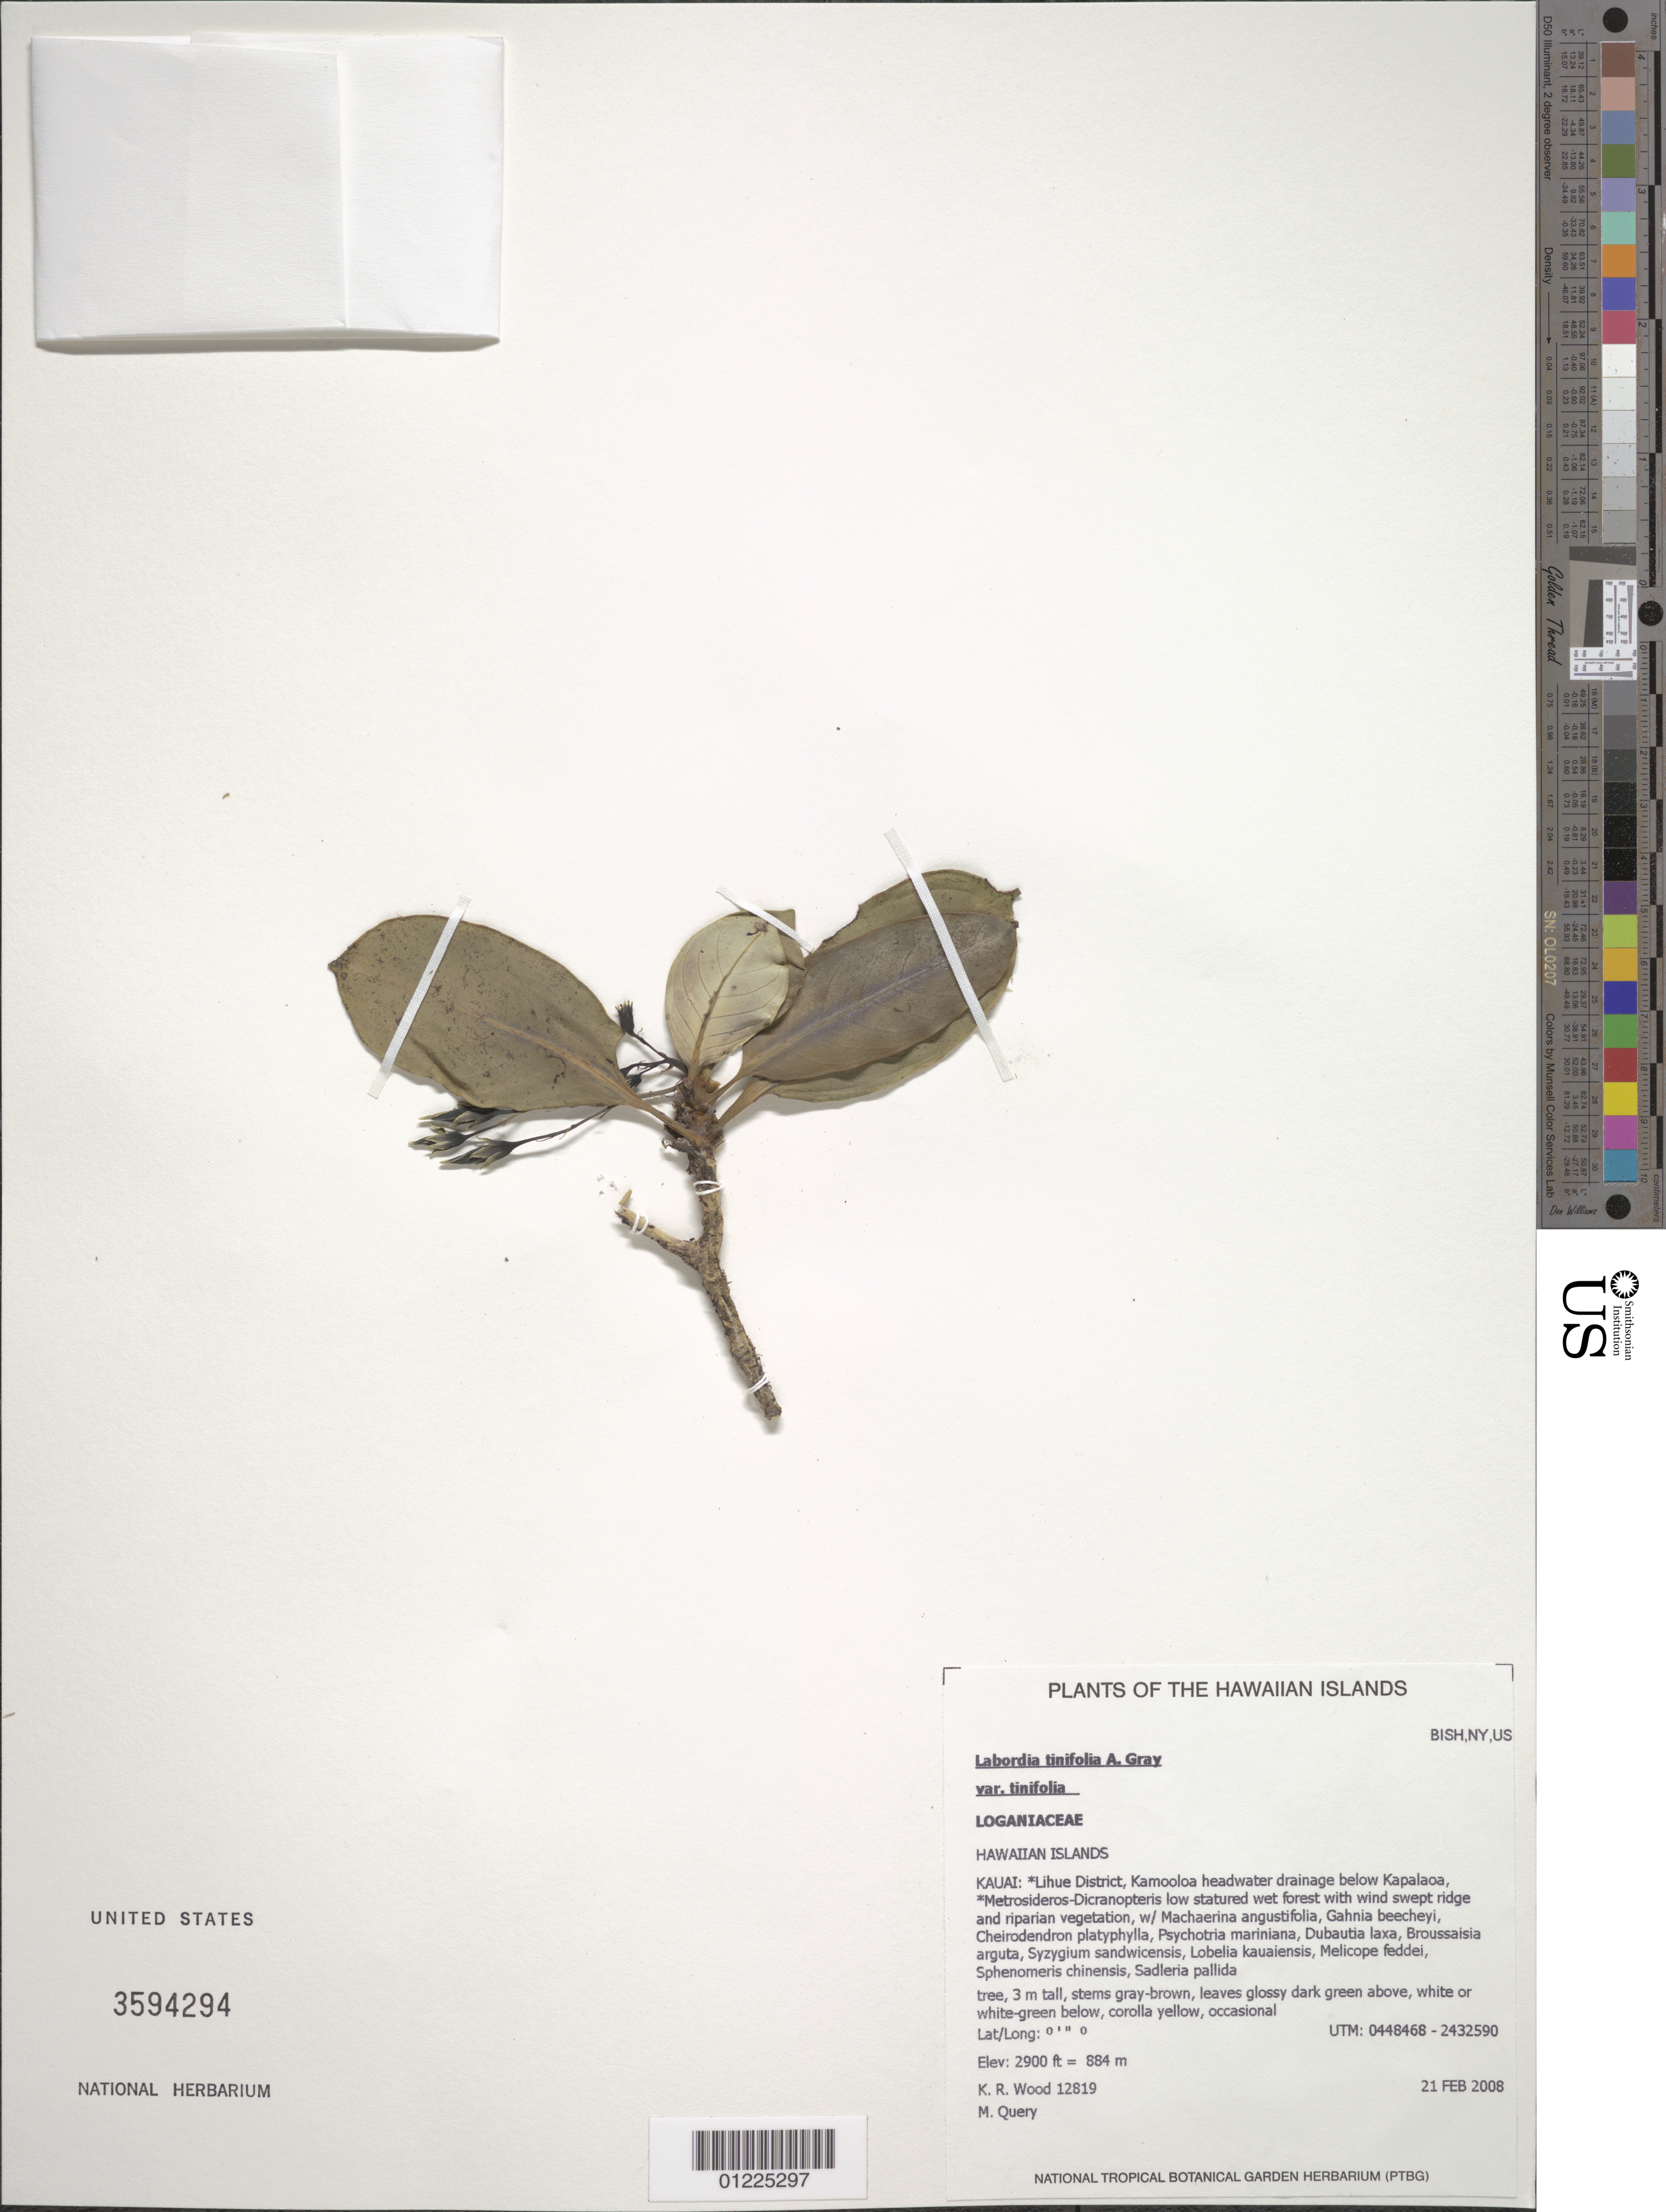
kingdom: Plantae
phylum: Tracheophyta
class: Magnoliopsida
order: Gentianales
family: Loganiaceae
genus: Geniostoma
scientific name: Geniostoma tinifolium var. tinifolium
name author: A. Gray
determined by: Wagner, W. L., (BOT), Smithsonian Institution - National Museum of Natural History (UNITED STATES)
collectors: K. R. Wood & M. Query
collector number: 12819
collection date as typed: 21 Feb 2008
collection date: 2008-02-21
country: United States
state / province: Hawaii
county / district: Kauai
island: Kaua'i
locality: Lihue District, Kamooloa headwater drainage below Kapalaoa.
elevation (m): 884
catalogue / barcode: US 3594294